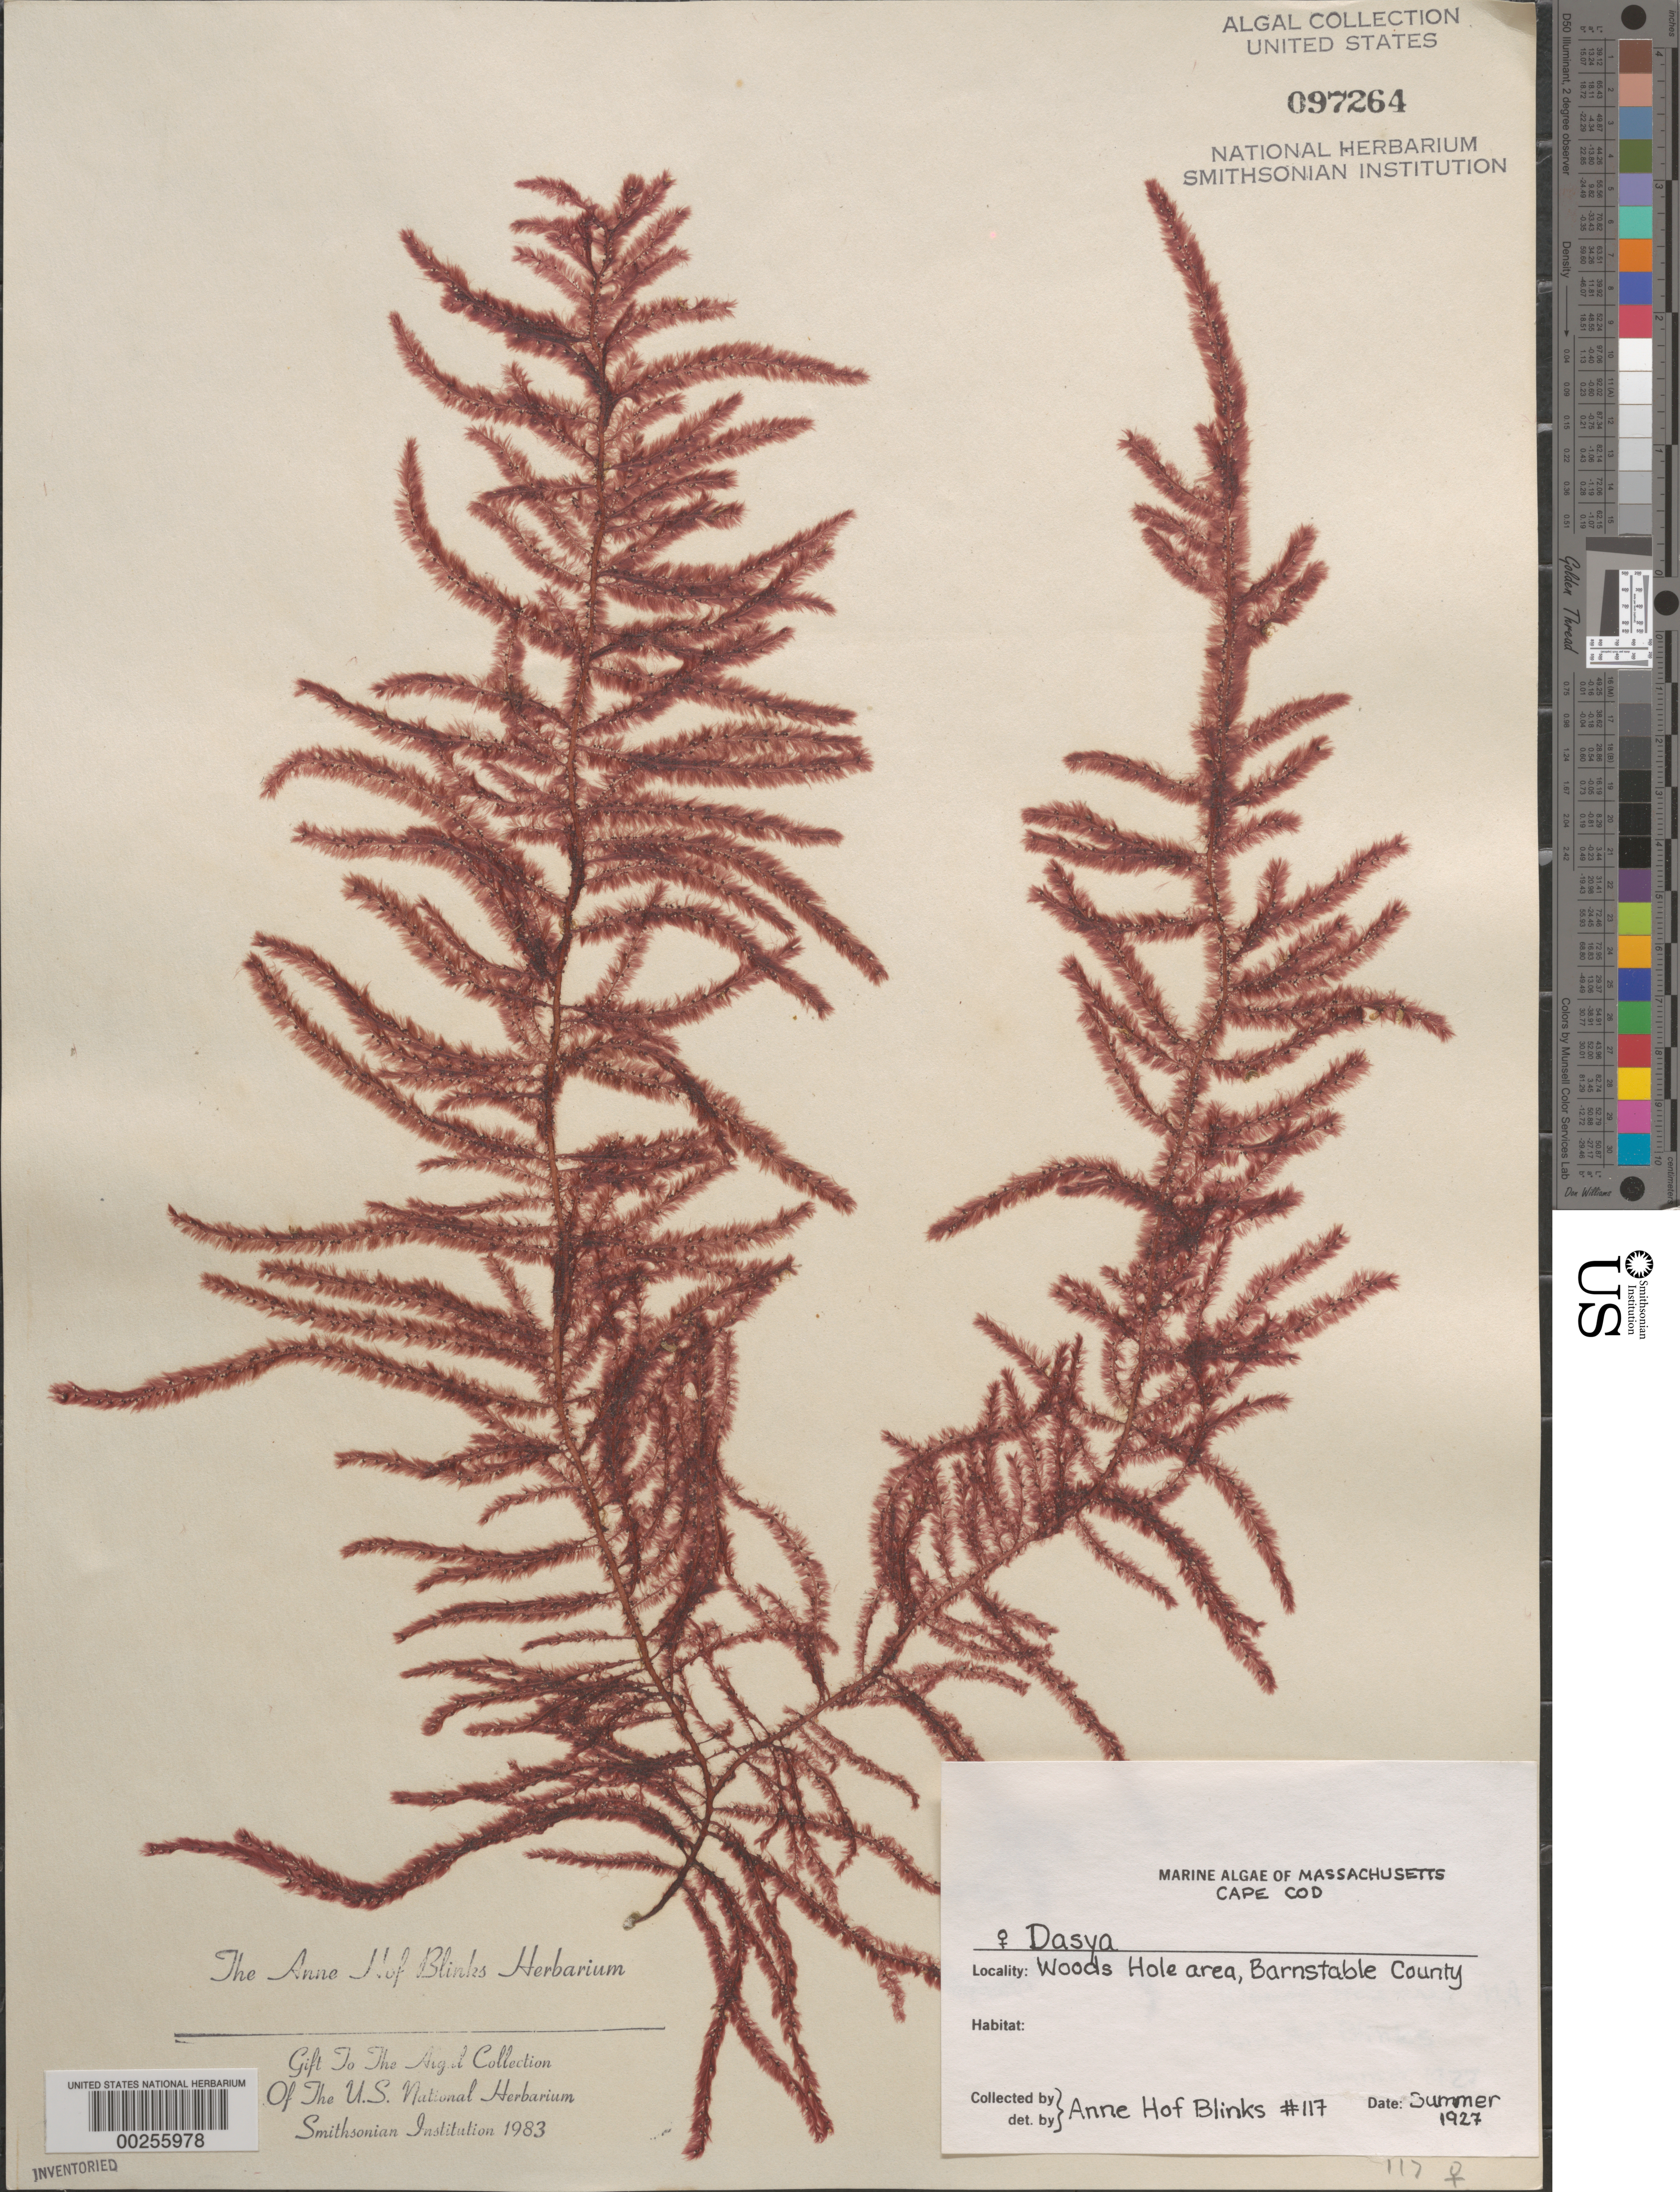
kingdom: Plantae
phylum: Rhodophyta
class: Florideophyceae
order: Ceramiales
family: Dasyaceae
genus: Dasya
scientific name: Dasya sp.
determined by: Blinks, Anne Hof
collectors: A. Blinks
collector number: Ahb 117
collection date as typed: Sum 1927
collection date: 1927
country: United States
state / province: Massachusetts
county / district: Barnstable County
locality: Woods Hole area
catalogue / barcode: US 97264